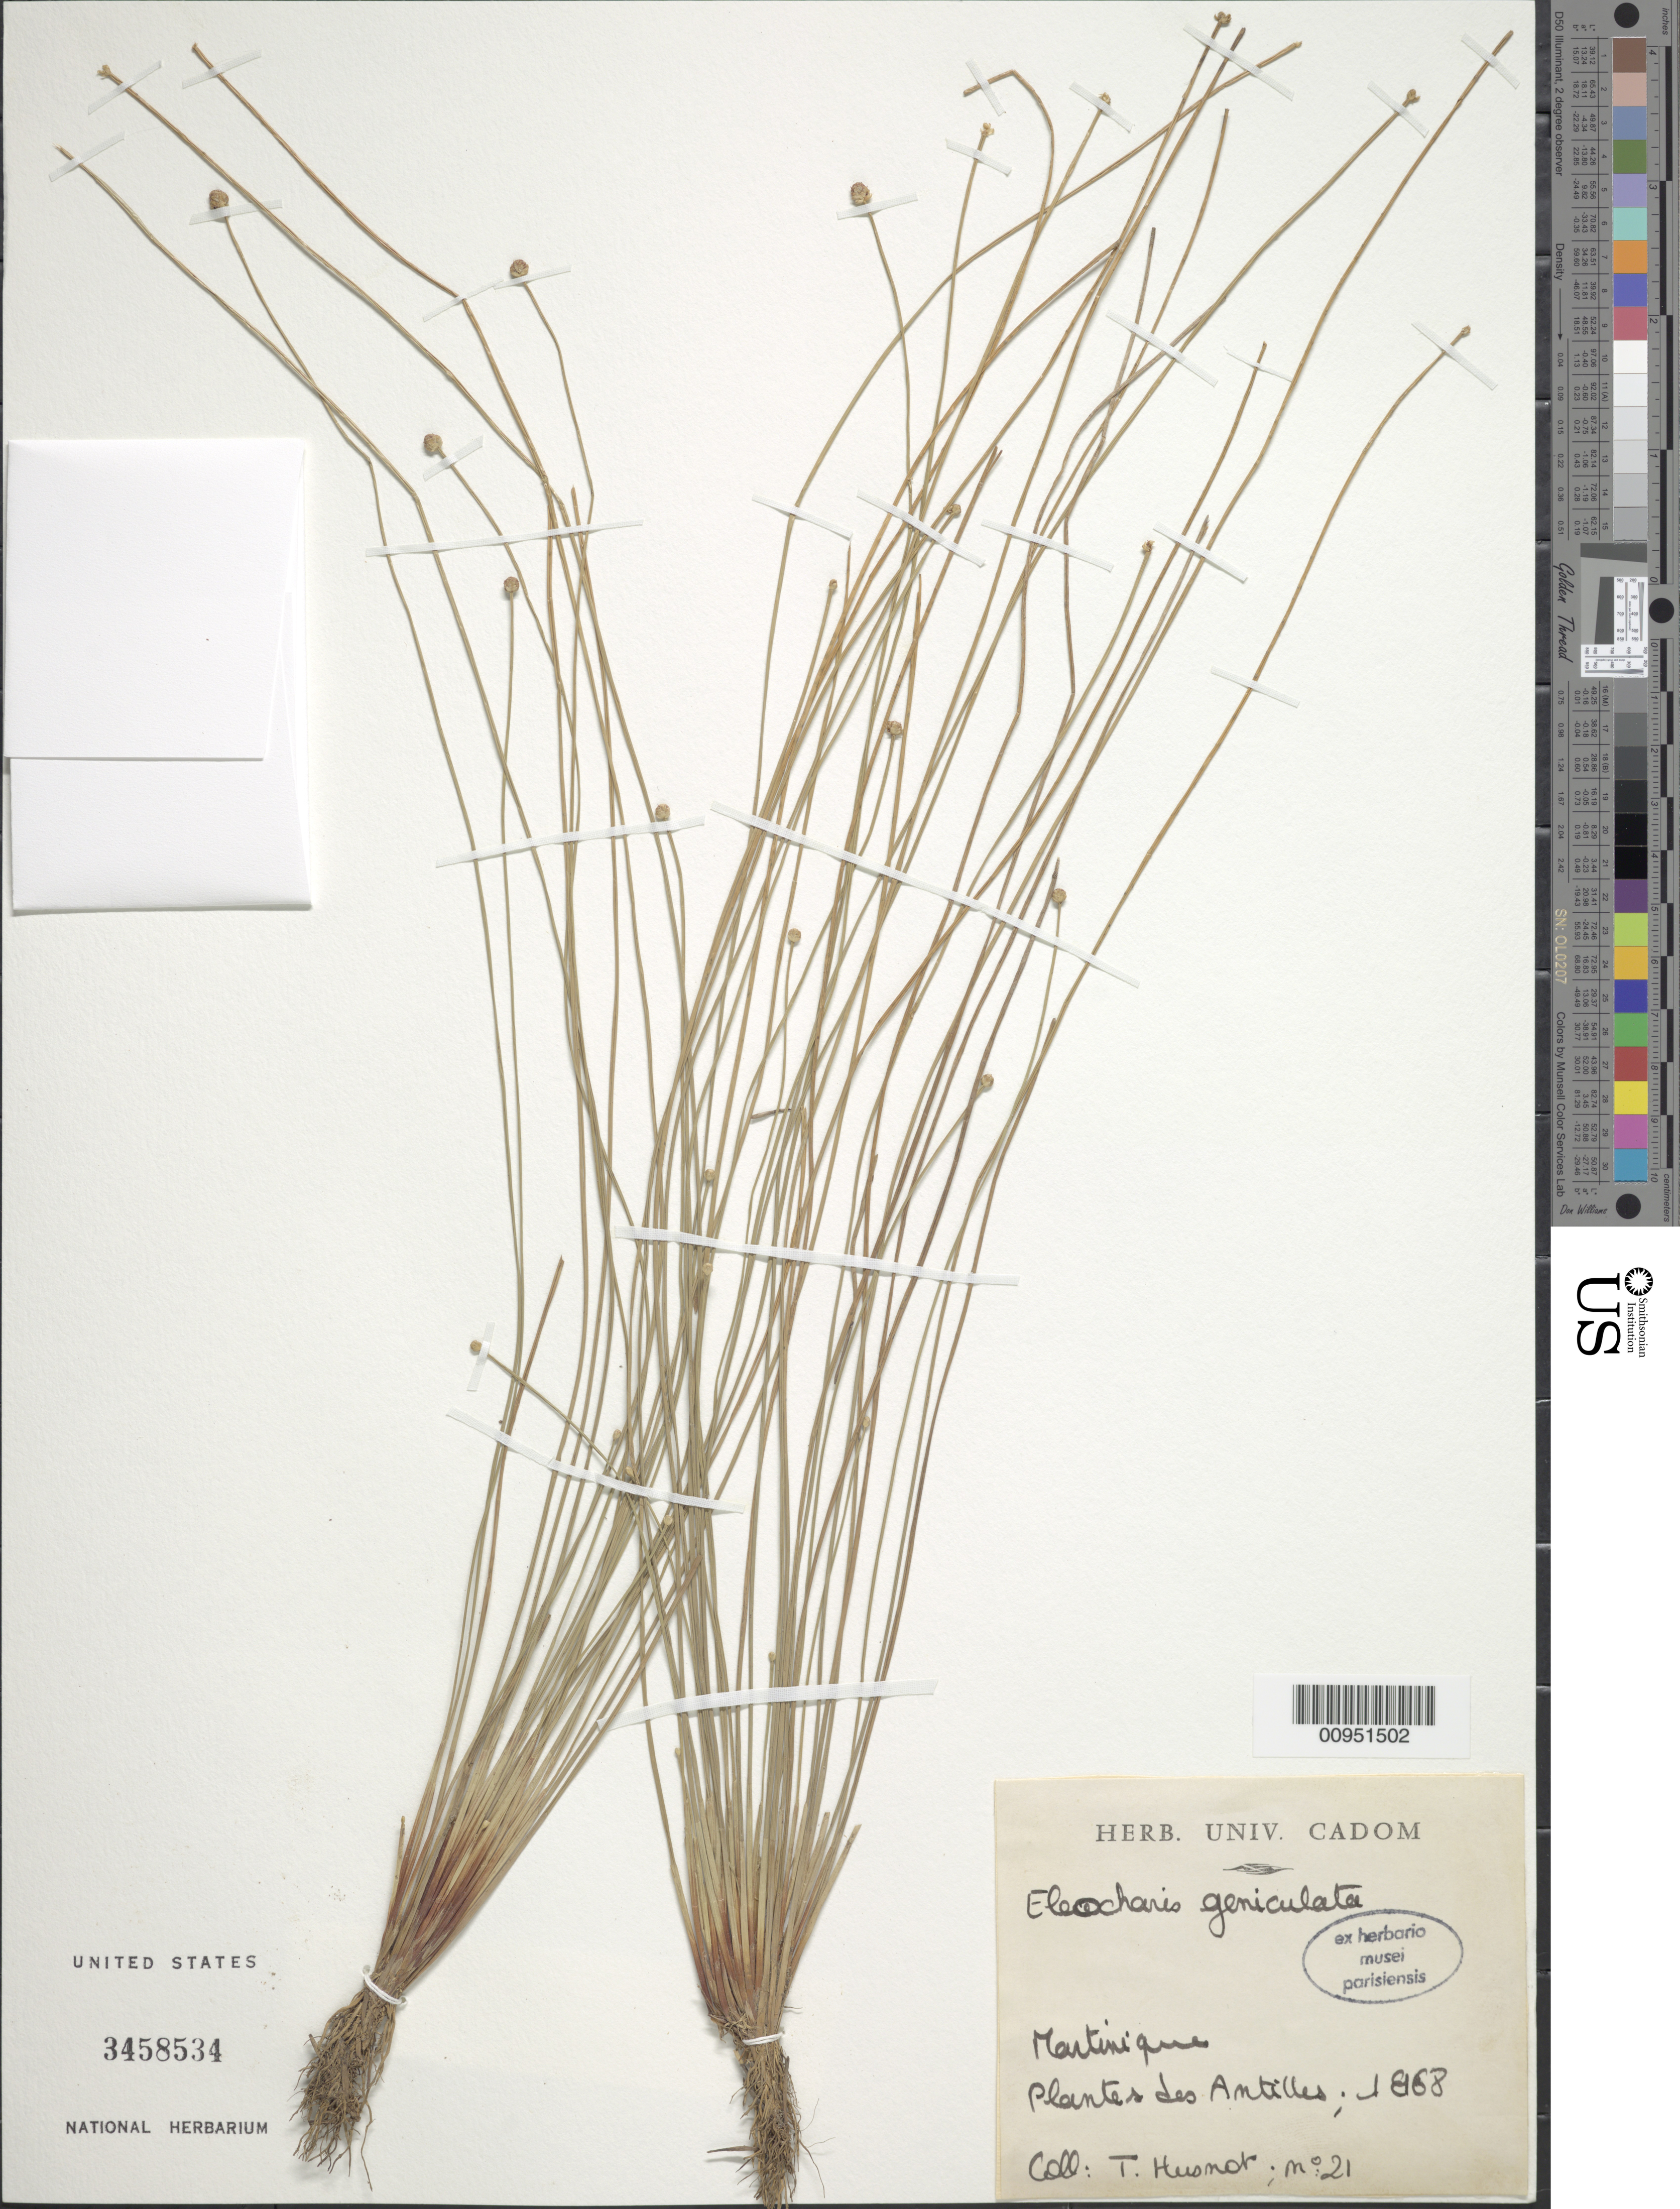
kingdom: Plantae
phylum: Tracheophyta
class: Liliopsida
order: Poales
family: Cyperaceae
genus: Eleocharis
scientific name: Eleocharis geniculata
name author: (L.) Roem. & Schult.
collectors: P. T. Husnot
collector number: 21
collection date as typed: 1868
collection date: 1868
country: Martinique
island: Martinique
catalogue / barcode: US 3458534